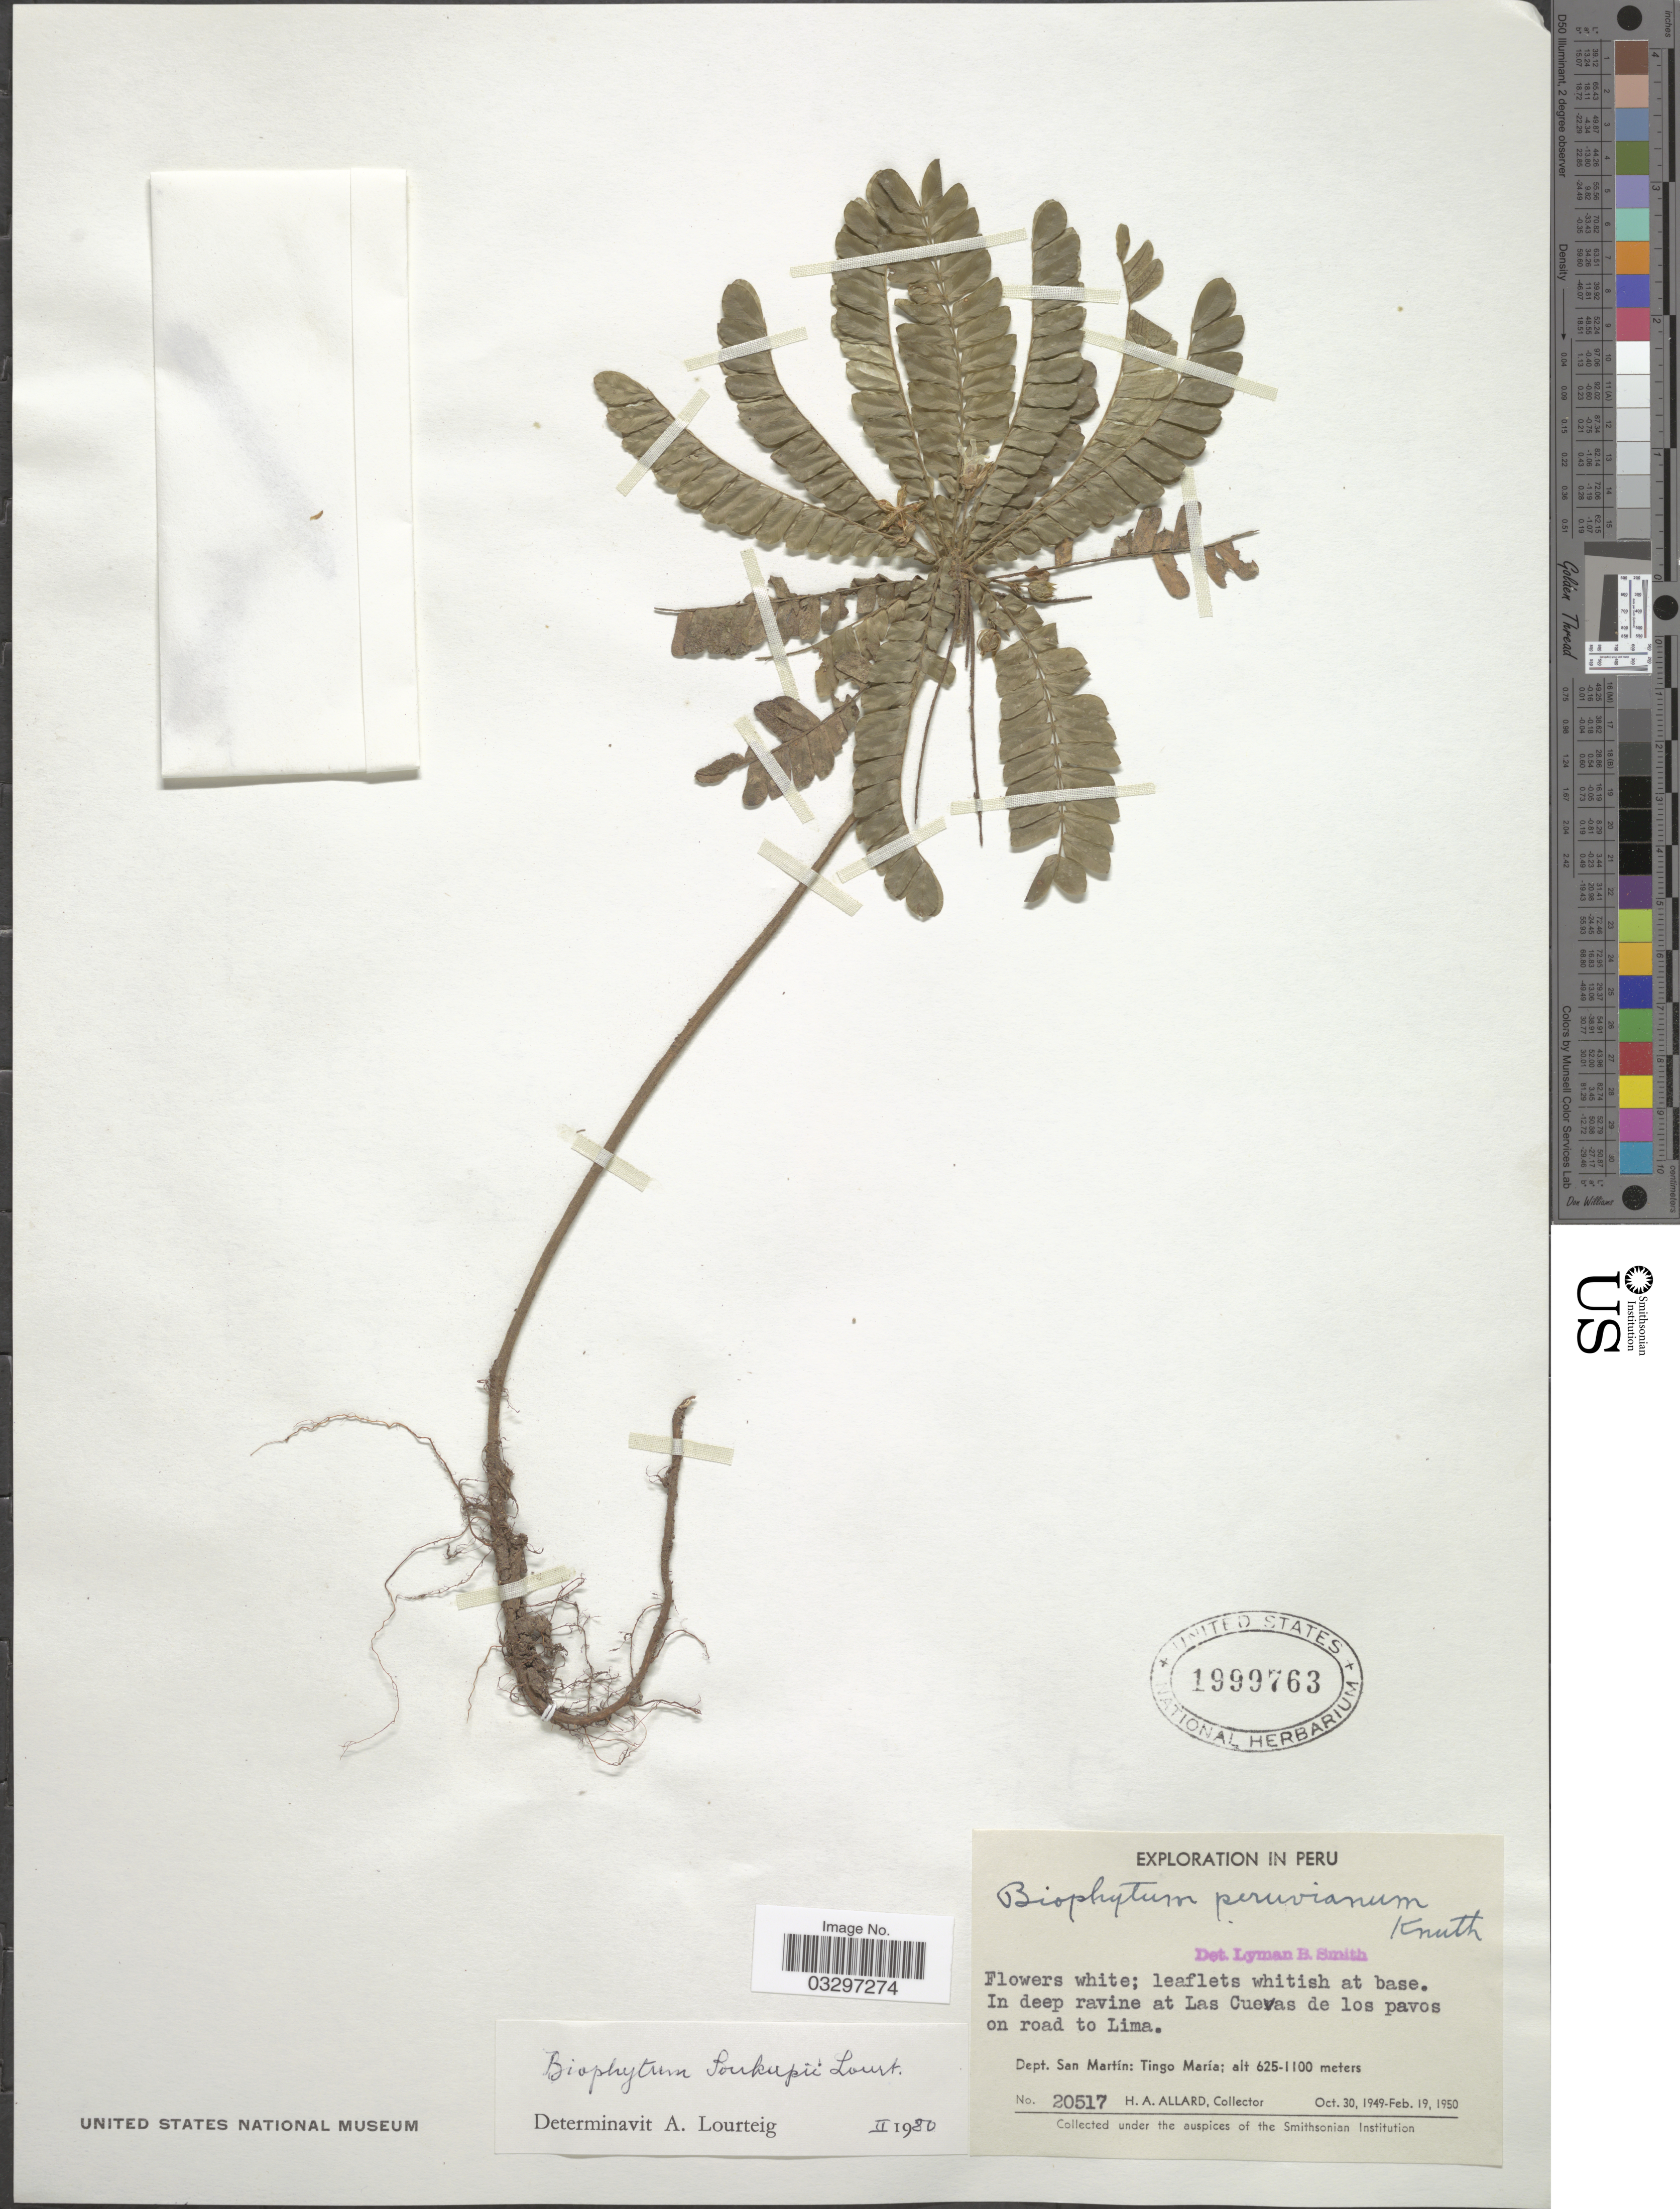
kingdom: Plantae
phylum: Tracheophyta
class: Magnoliopsida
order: Oxalidales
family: Oxalidaceae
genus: Biophytum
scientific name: Biophytum soukupii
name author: Lourteig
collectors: H. A. Allard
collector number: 20517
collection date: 1950-02-19/1950-10-30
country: Peru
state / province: San Martín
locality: In deep ravine at Las Cuevas de los pavos on road to Lima. Dept. San Martín: Tingo María.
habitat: in deep ravine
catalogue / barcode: US 1999763